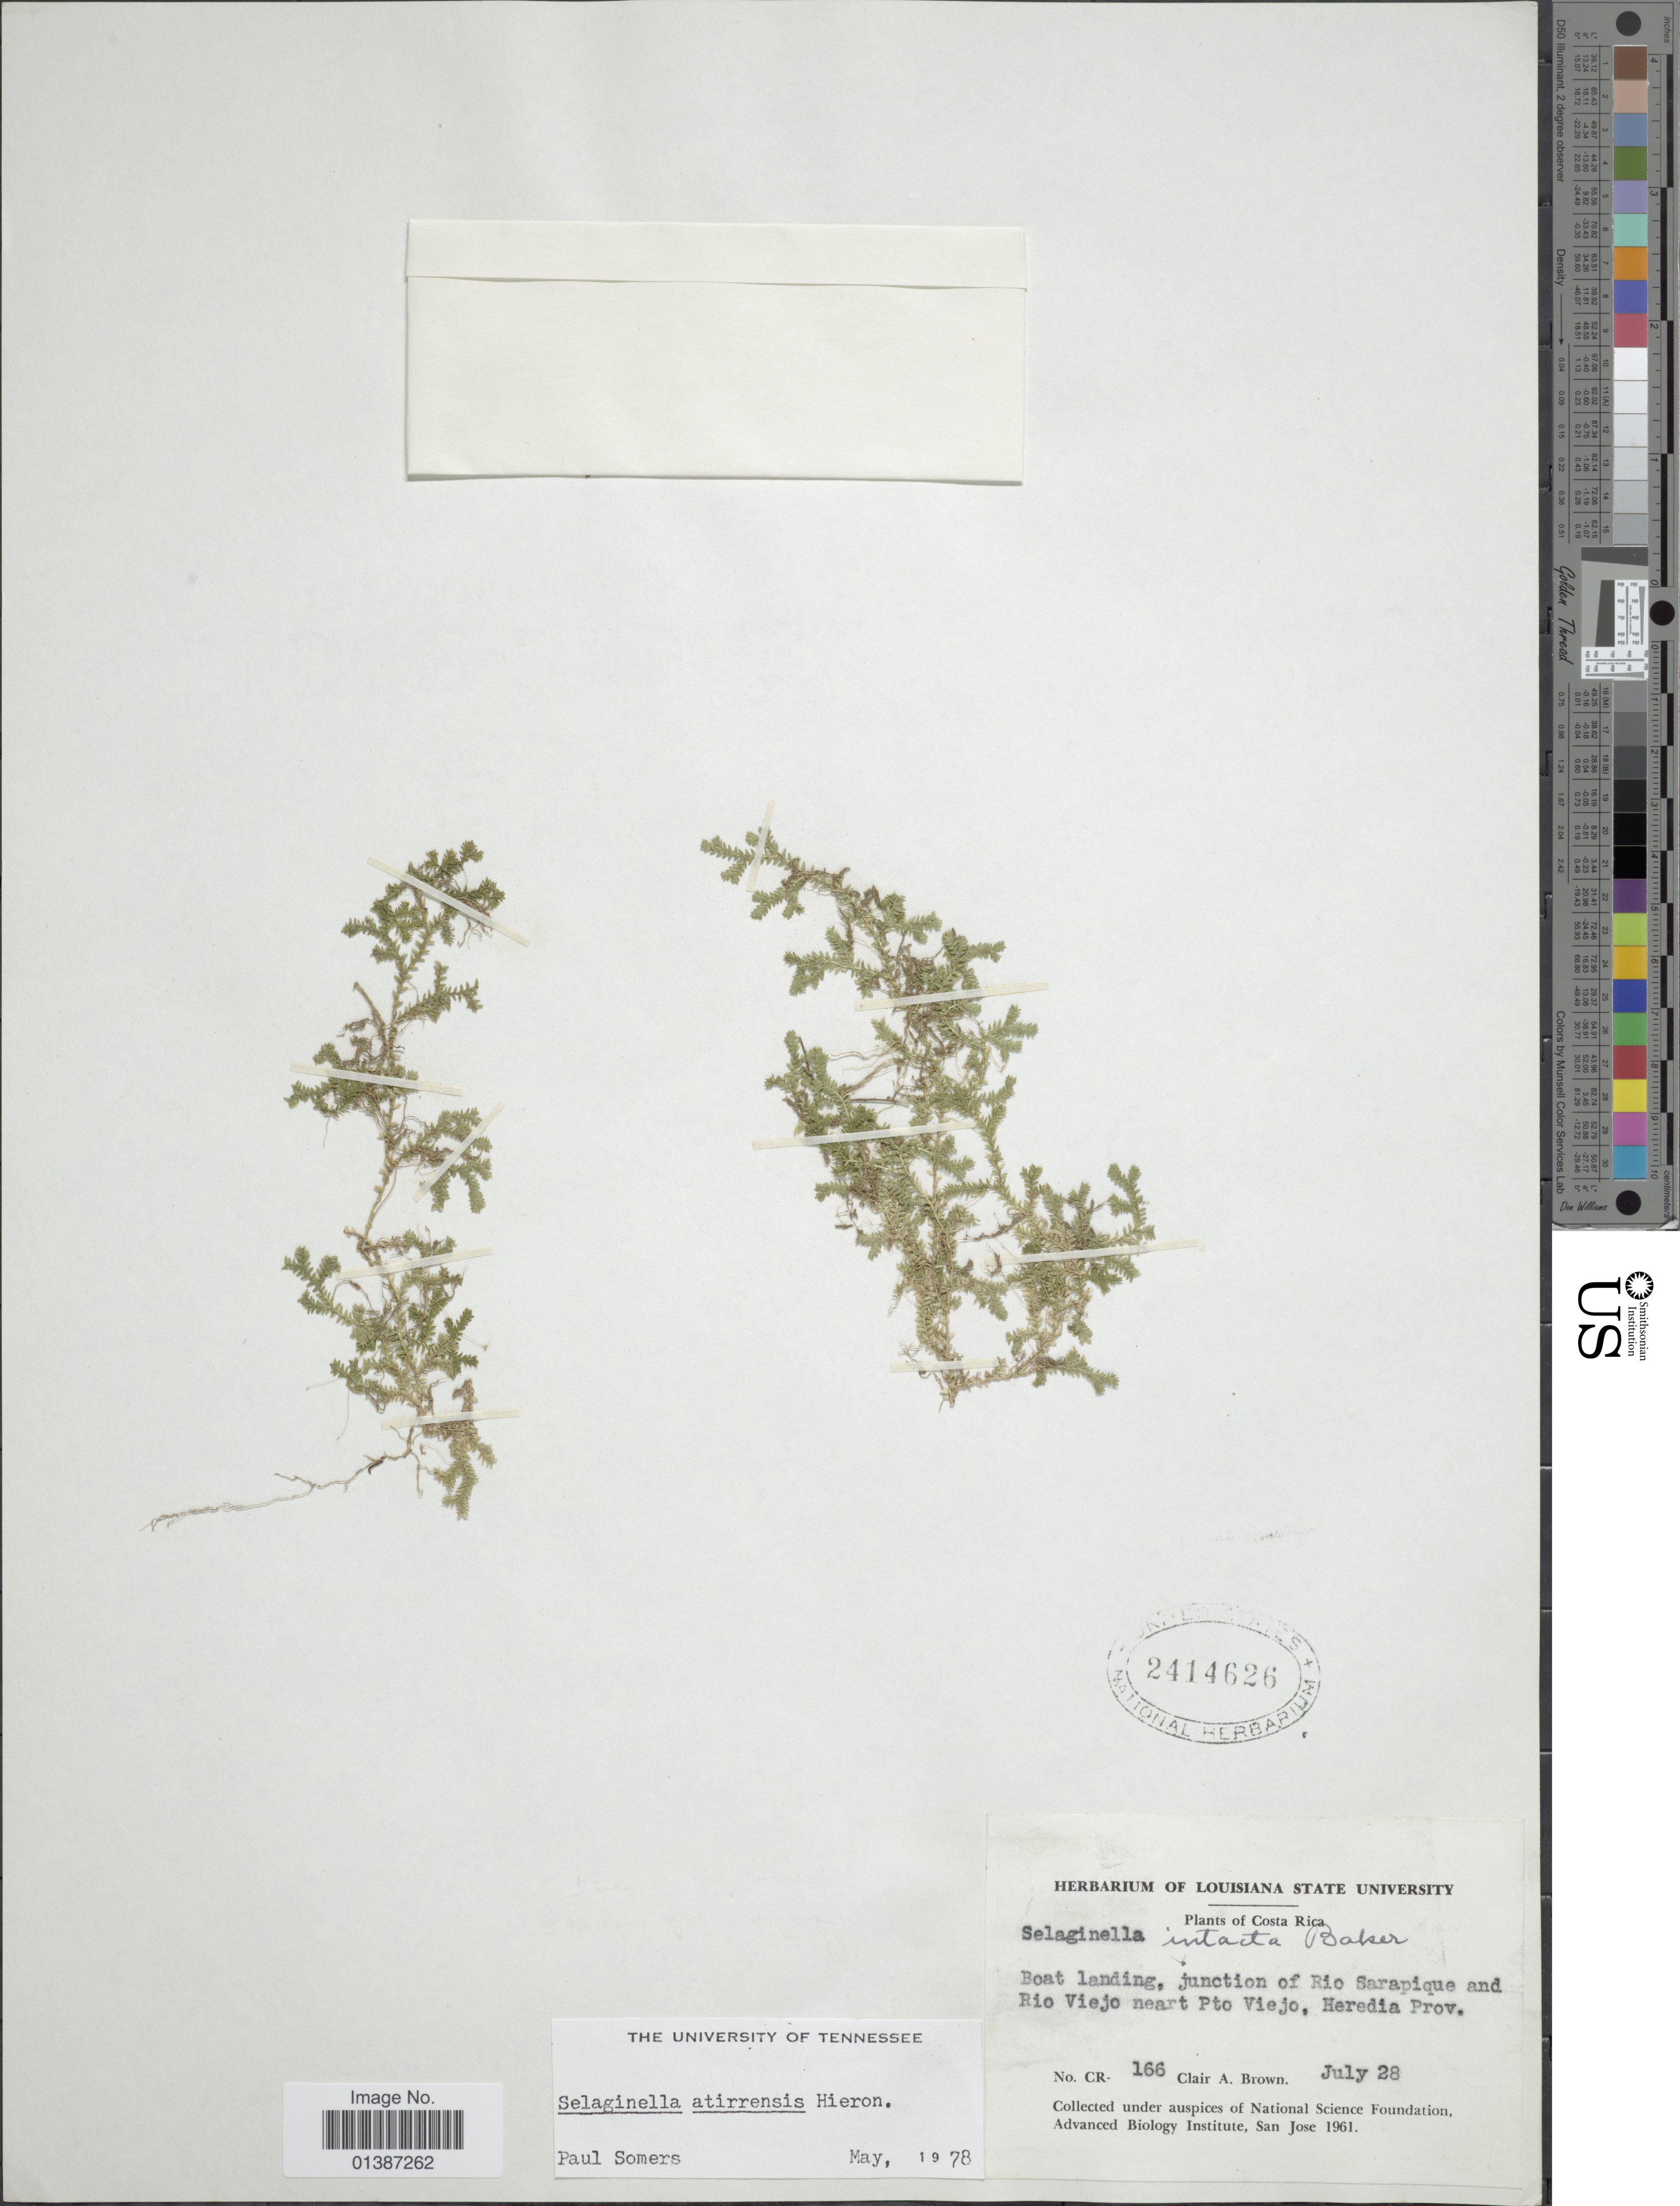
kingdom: Plantae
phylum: Tracheophyta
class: Lycopodiopsida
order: Selaginellales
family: Selaginellaceae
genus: Selaginella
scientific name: Selaginella atirrensis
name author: Hieron. in Engl. & Prantl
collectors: C. A. Brown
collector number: CR- 166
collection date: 1961-07-28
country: Costa Rica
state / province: Heredia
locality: Boat landing, junction of Rio Sarapique and Rio Viejo near Pto Viejo, Heredia Prov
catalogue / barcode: US 2414626